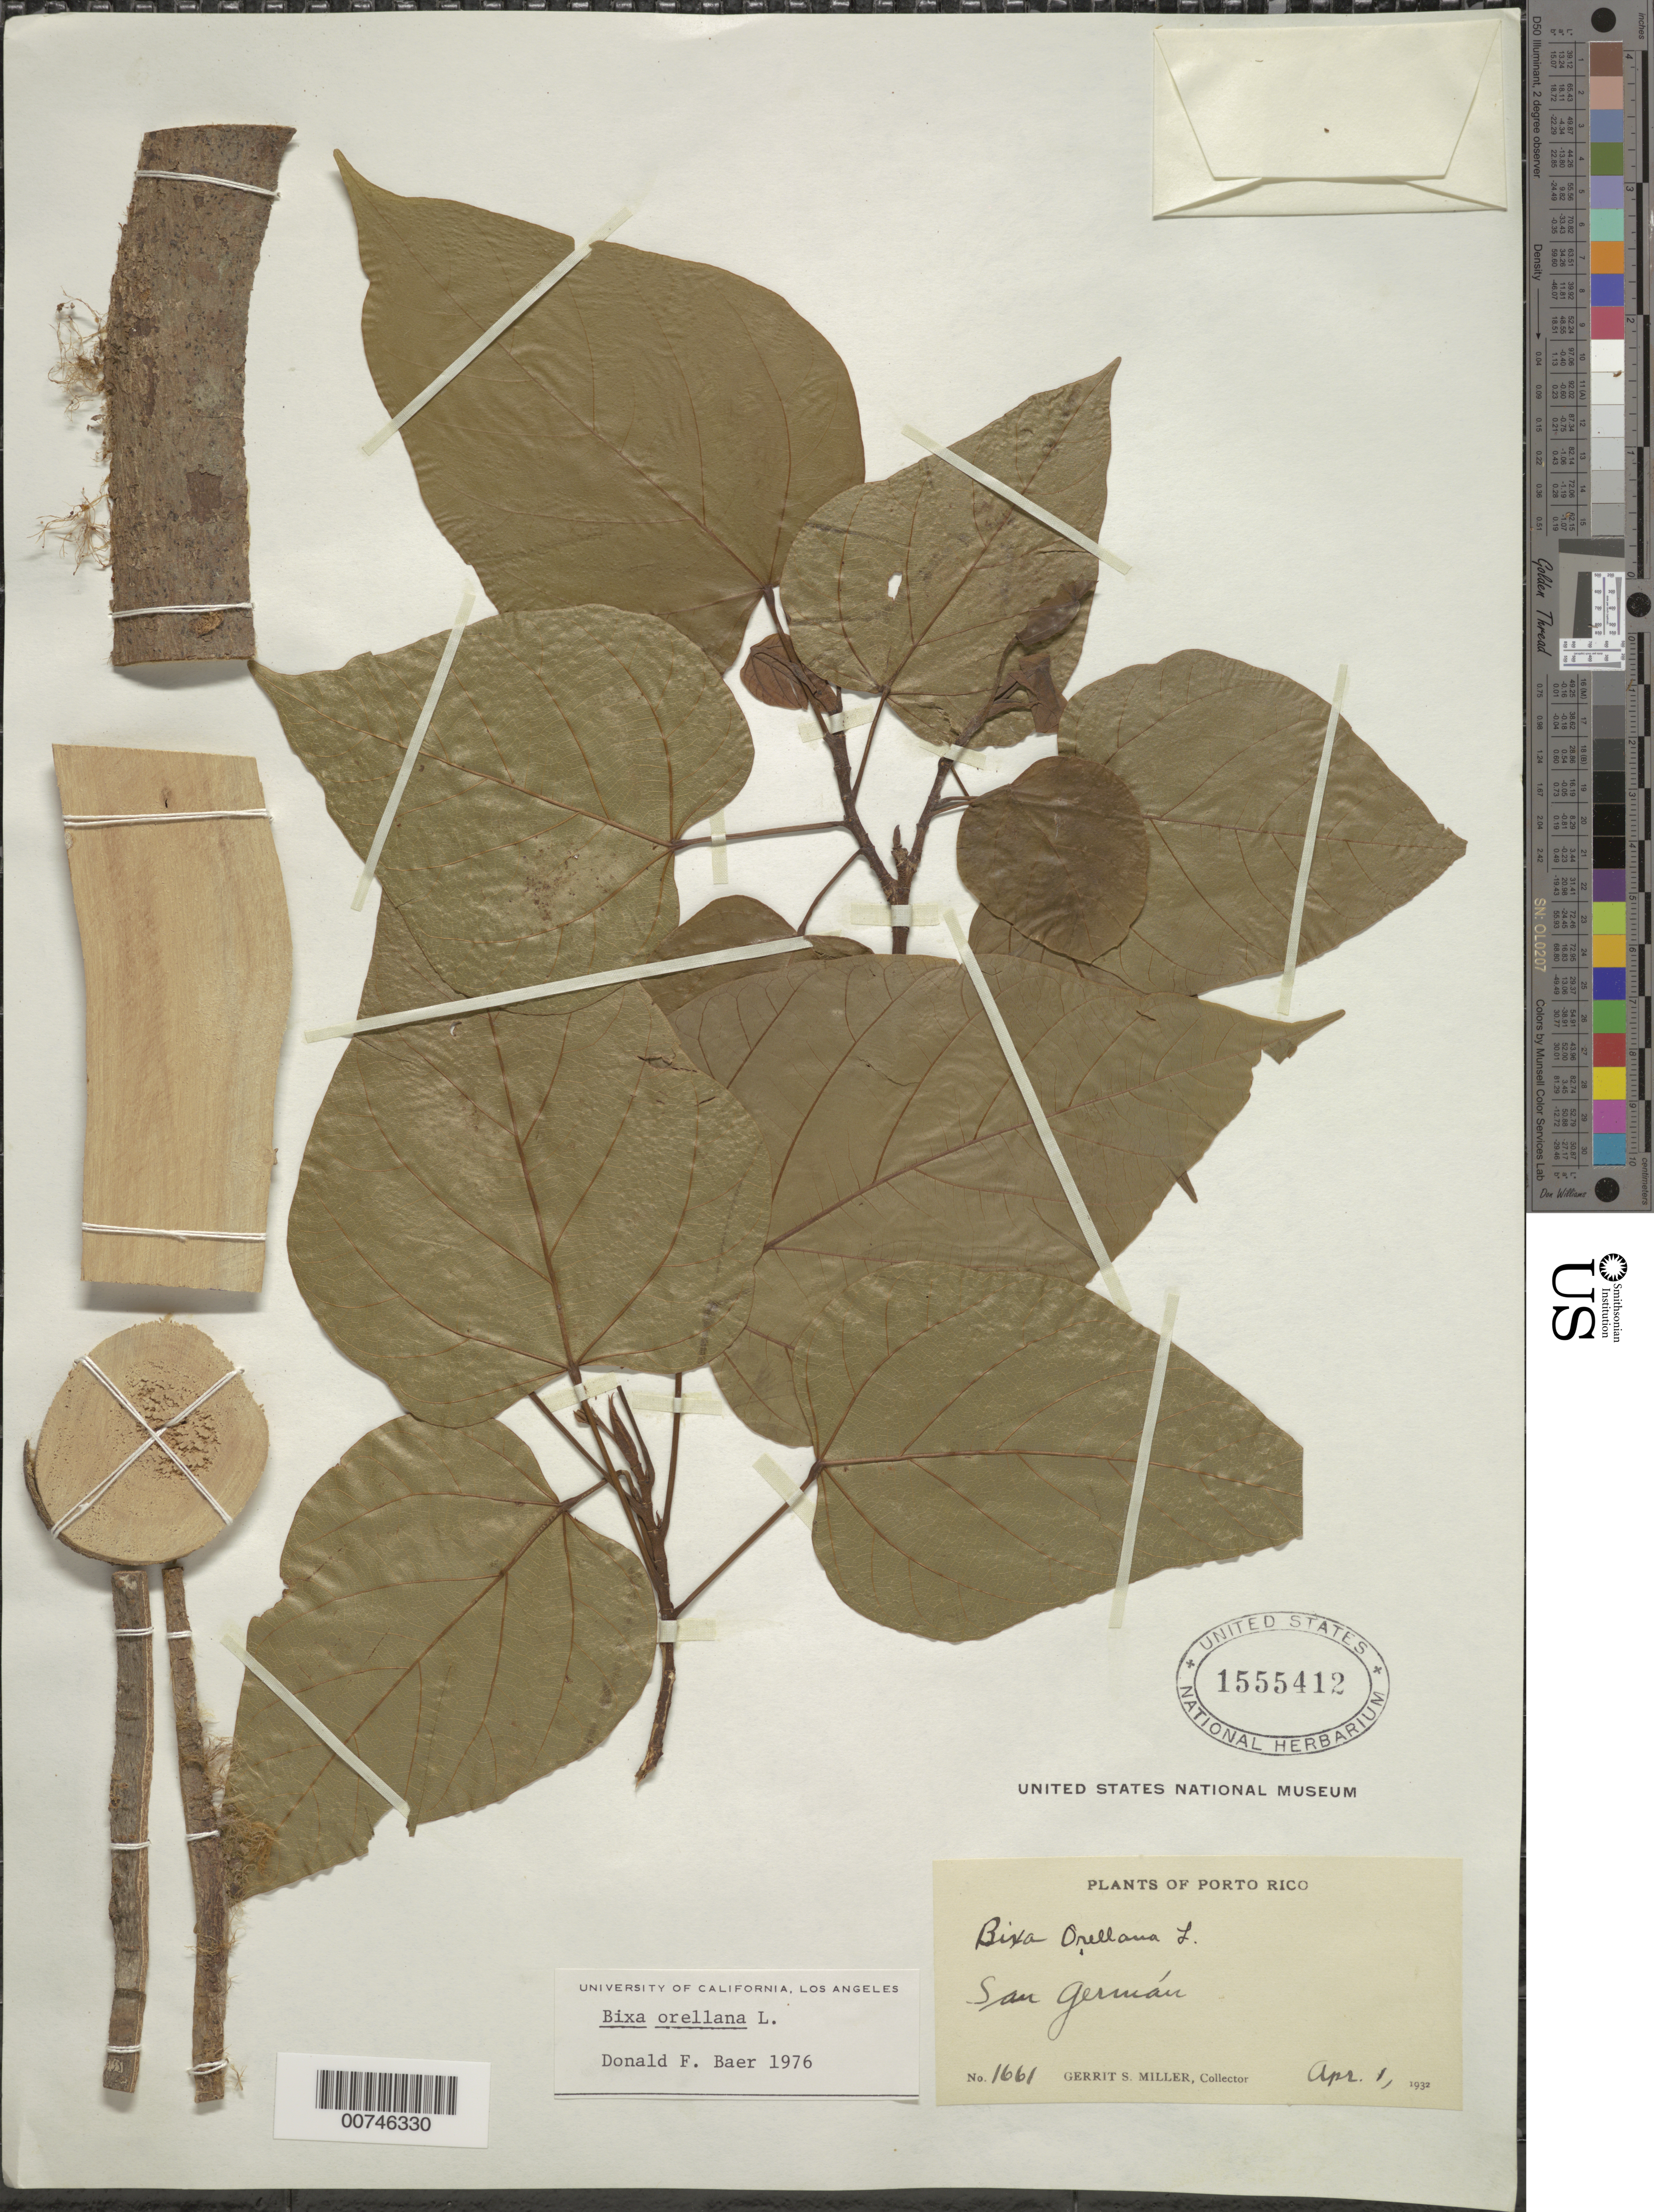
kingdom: Plantae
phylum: Tracheophyta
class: Magnoliopsida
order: Malvales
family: Bixaceae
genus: Bixa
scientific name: Bixa orellana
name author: L.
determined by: Baer, D. F.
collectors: G. S. Miller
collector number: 1661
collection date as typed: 01 Apr 1932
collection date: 1932-04-01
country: Puerto Rico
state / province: San Germán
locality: San Germán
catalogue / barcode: US 1555412